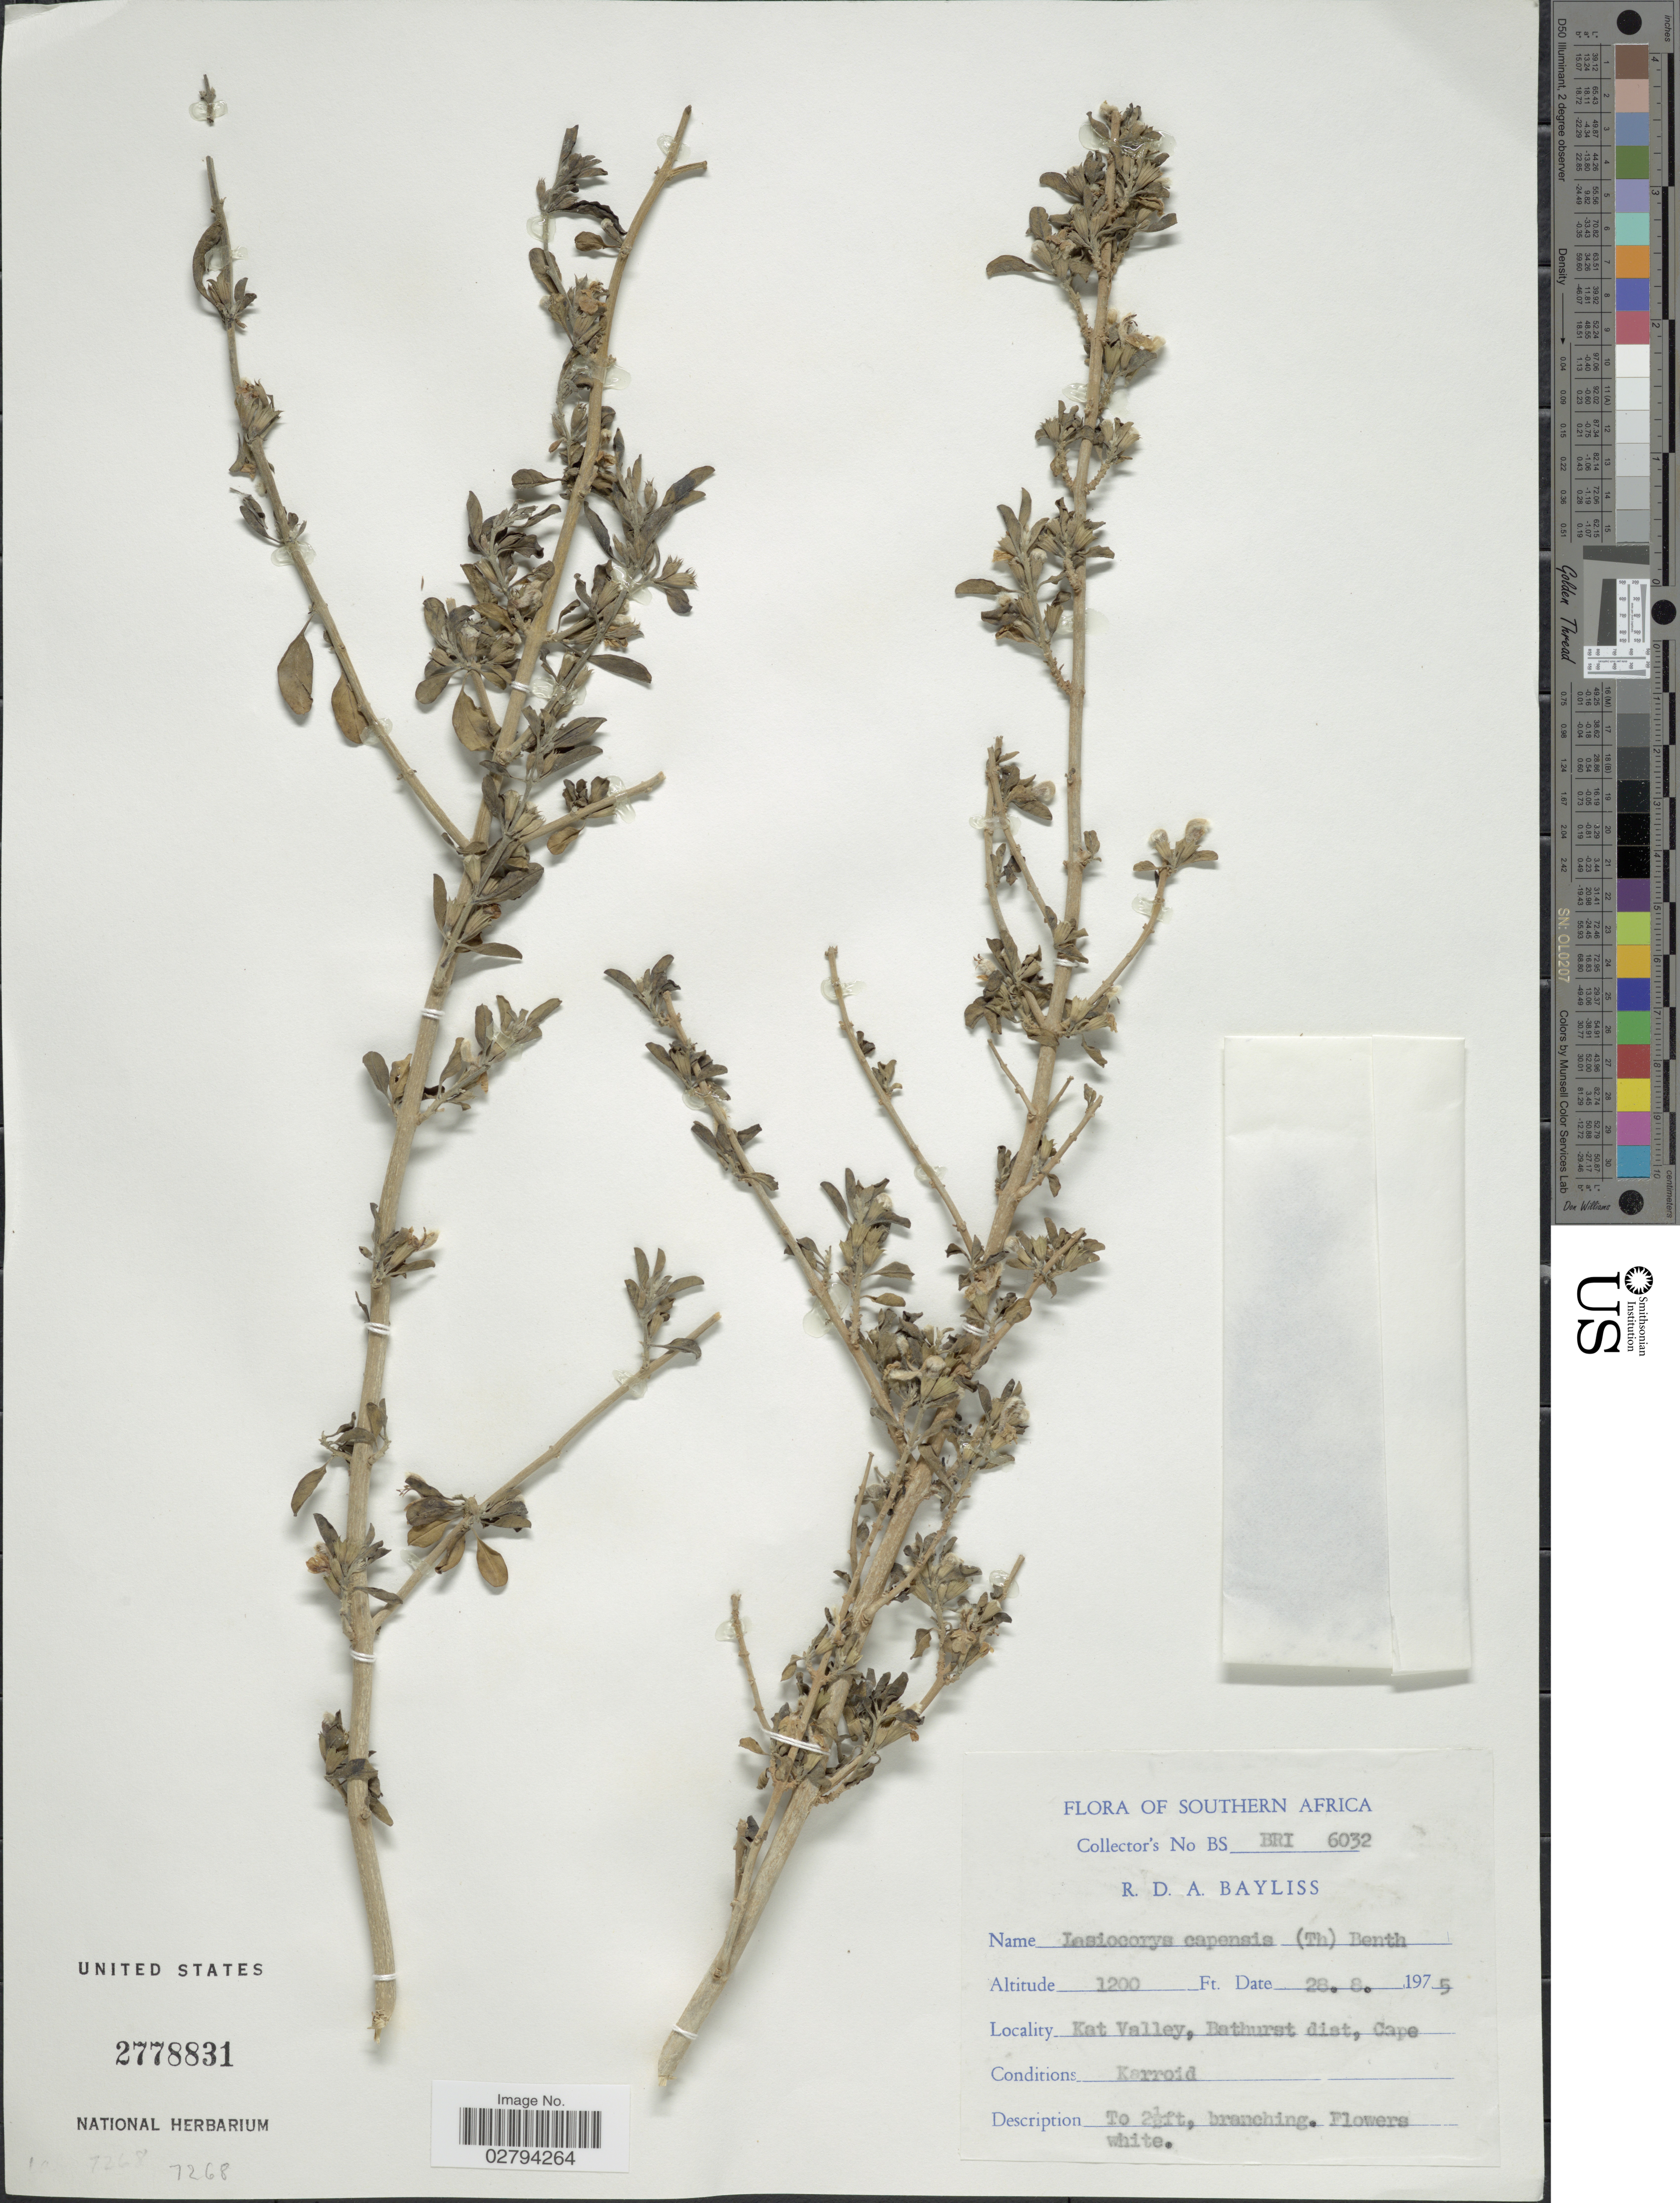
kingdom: Plantae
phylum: Tracheophyta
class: Magnoliopsida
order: Lamiales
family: Lamiaceae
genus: Leucas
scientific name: Leucas capensis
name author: (Benth.) Engl.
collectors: R. Bayliss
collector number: BRI6032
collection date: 1975-08-28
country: South Africa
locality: Southern Africa. Kat Valley, Bathurst dist, Cape.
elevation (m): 366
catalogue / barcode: US 2778831